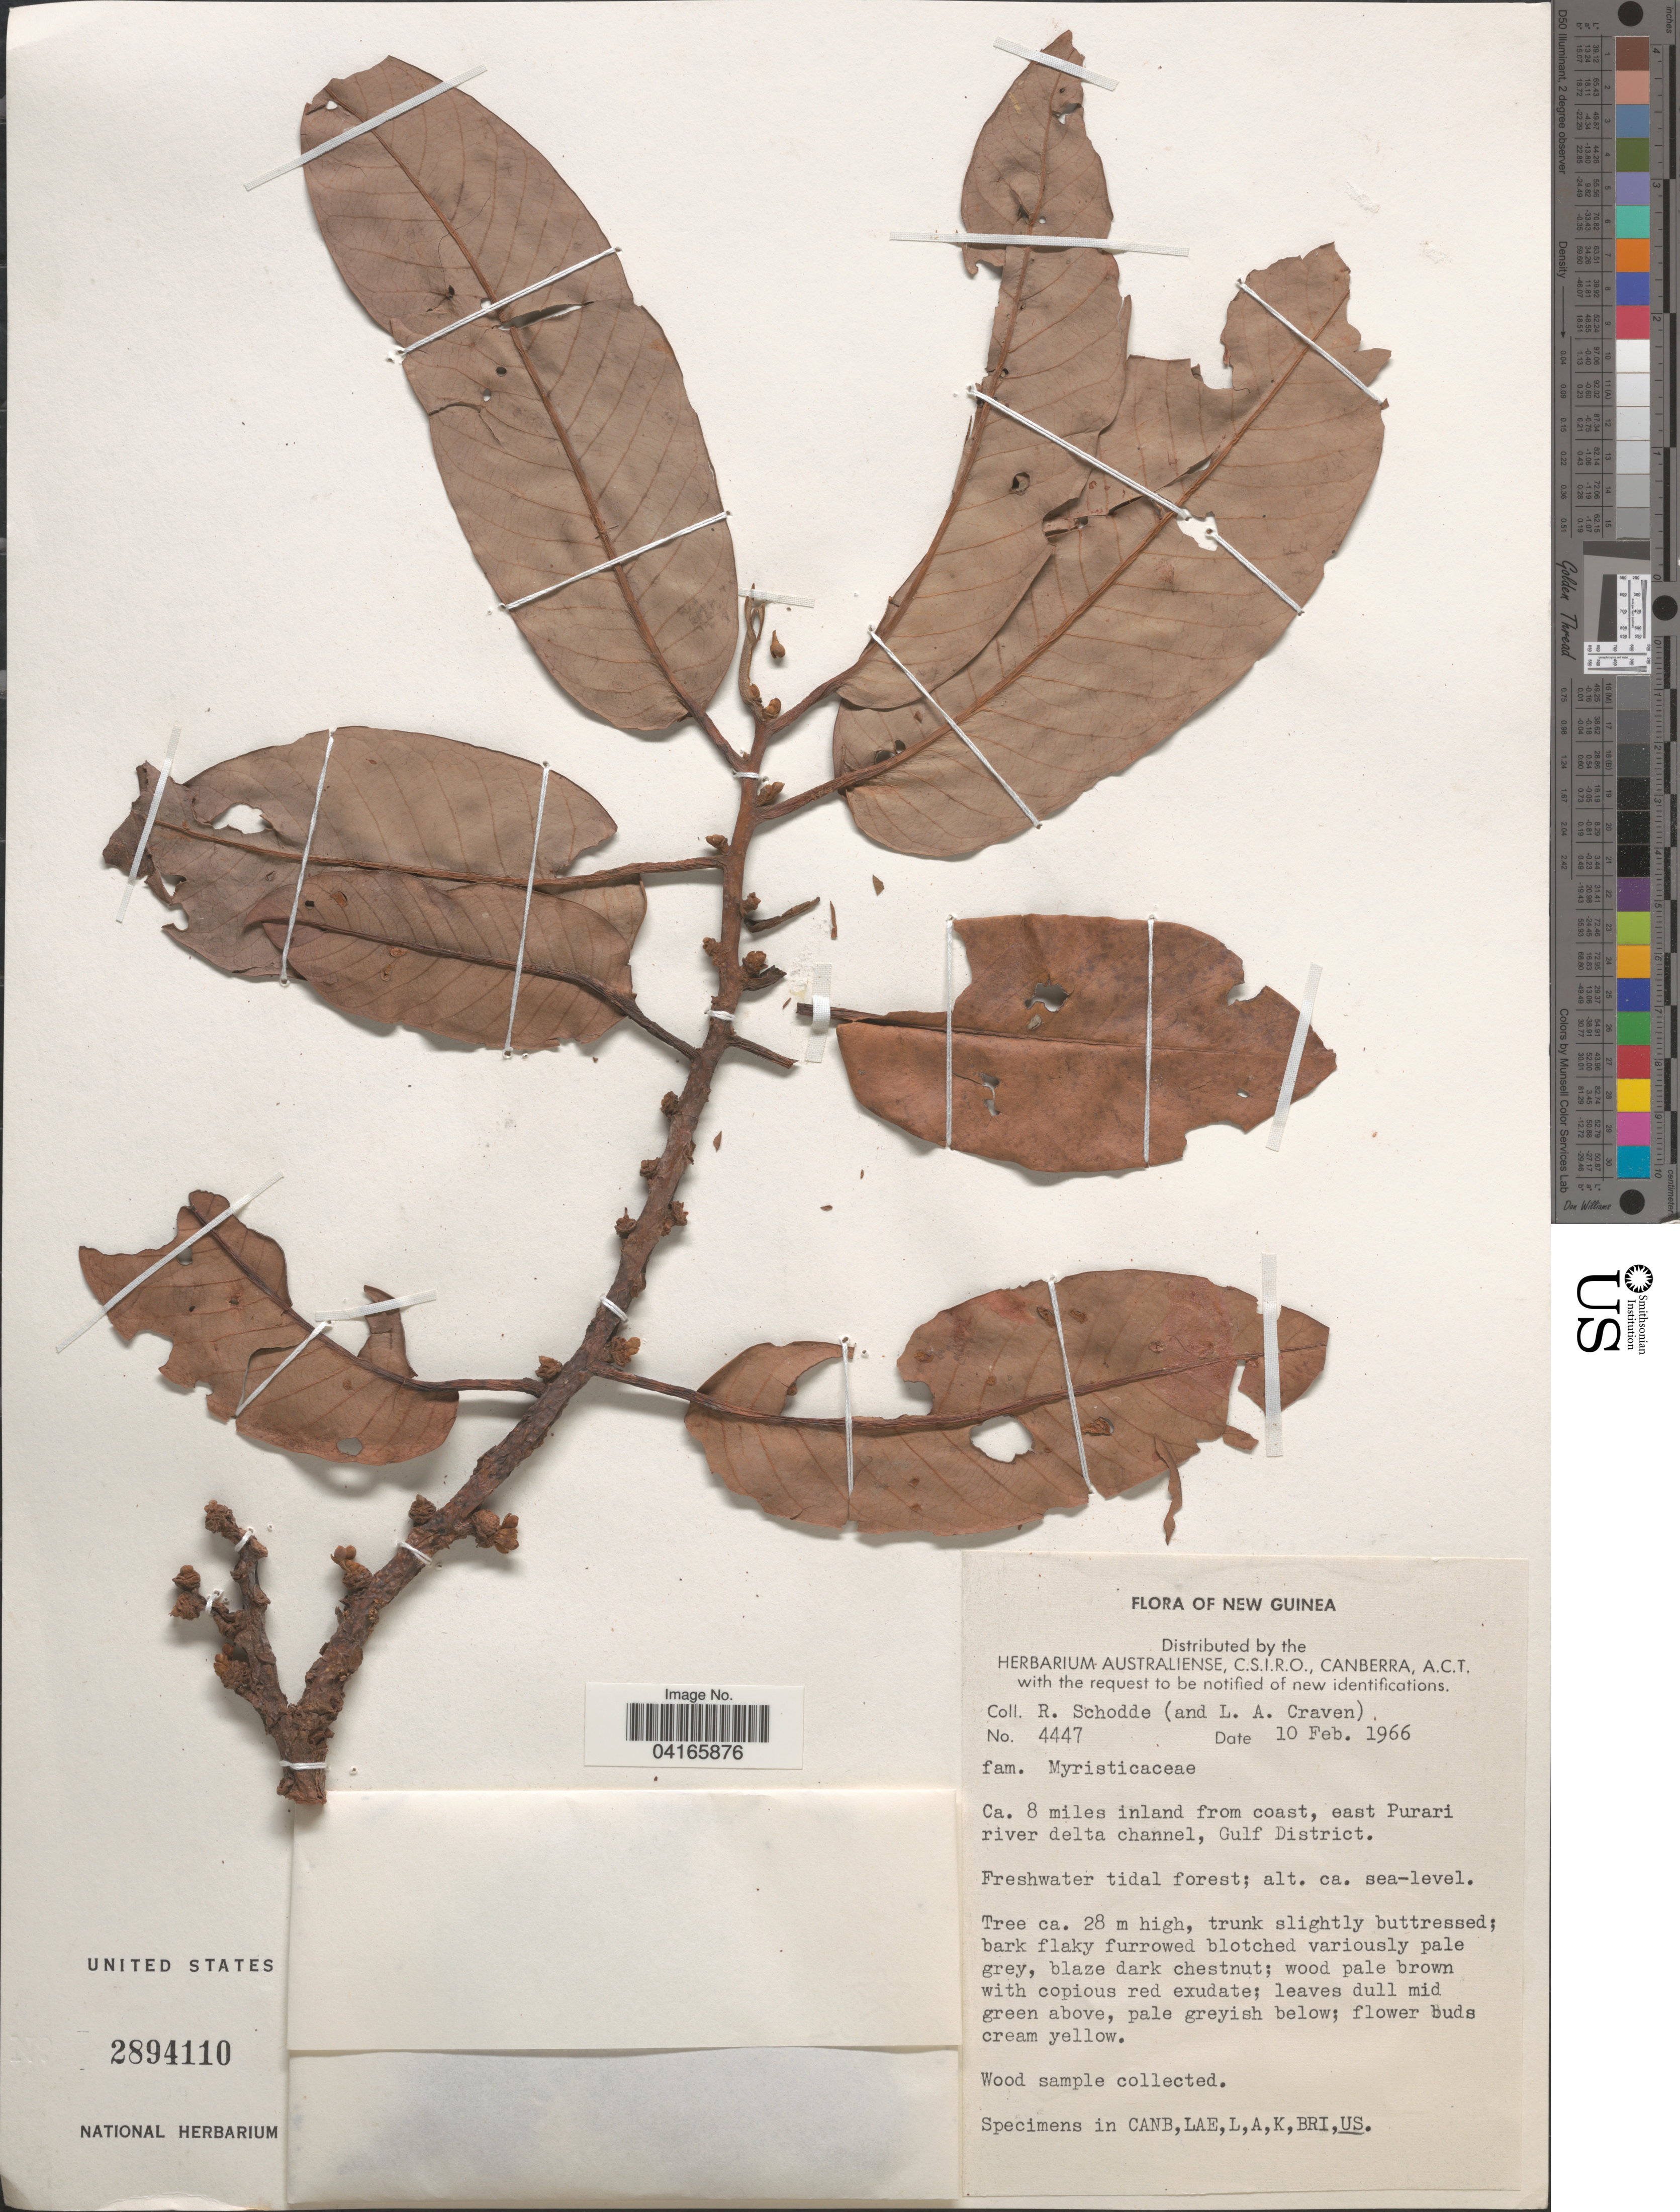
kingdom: Plantae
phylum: Tracheophyta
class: Magnoliopsida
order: Magnoliales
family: Myristicaceae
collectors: R. Schodde & L. A. Craven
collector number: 4447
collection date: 1966-02-10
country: Papua New Guinea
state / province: Gulf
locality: New Guinea. 8 miles inland from coast, east Purari river delta channel, Gulf District.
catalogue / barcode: US 2894110